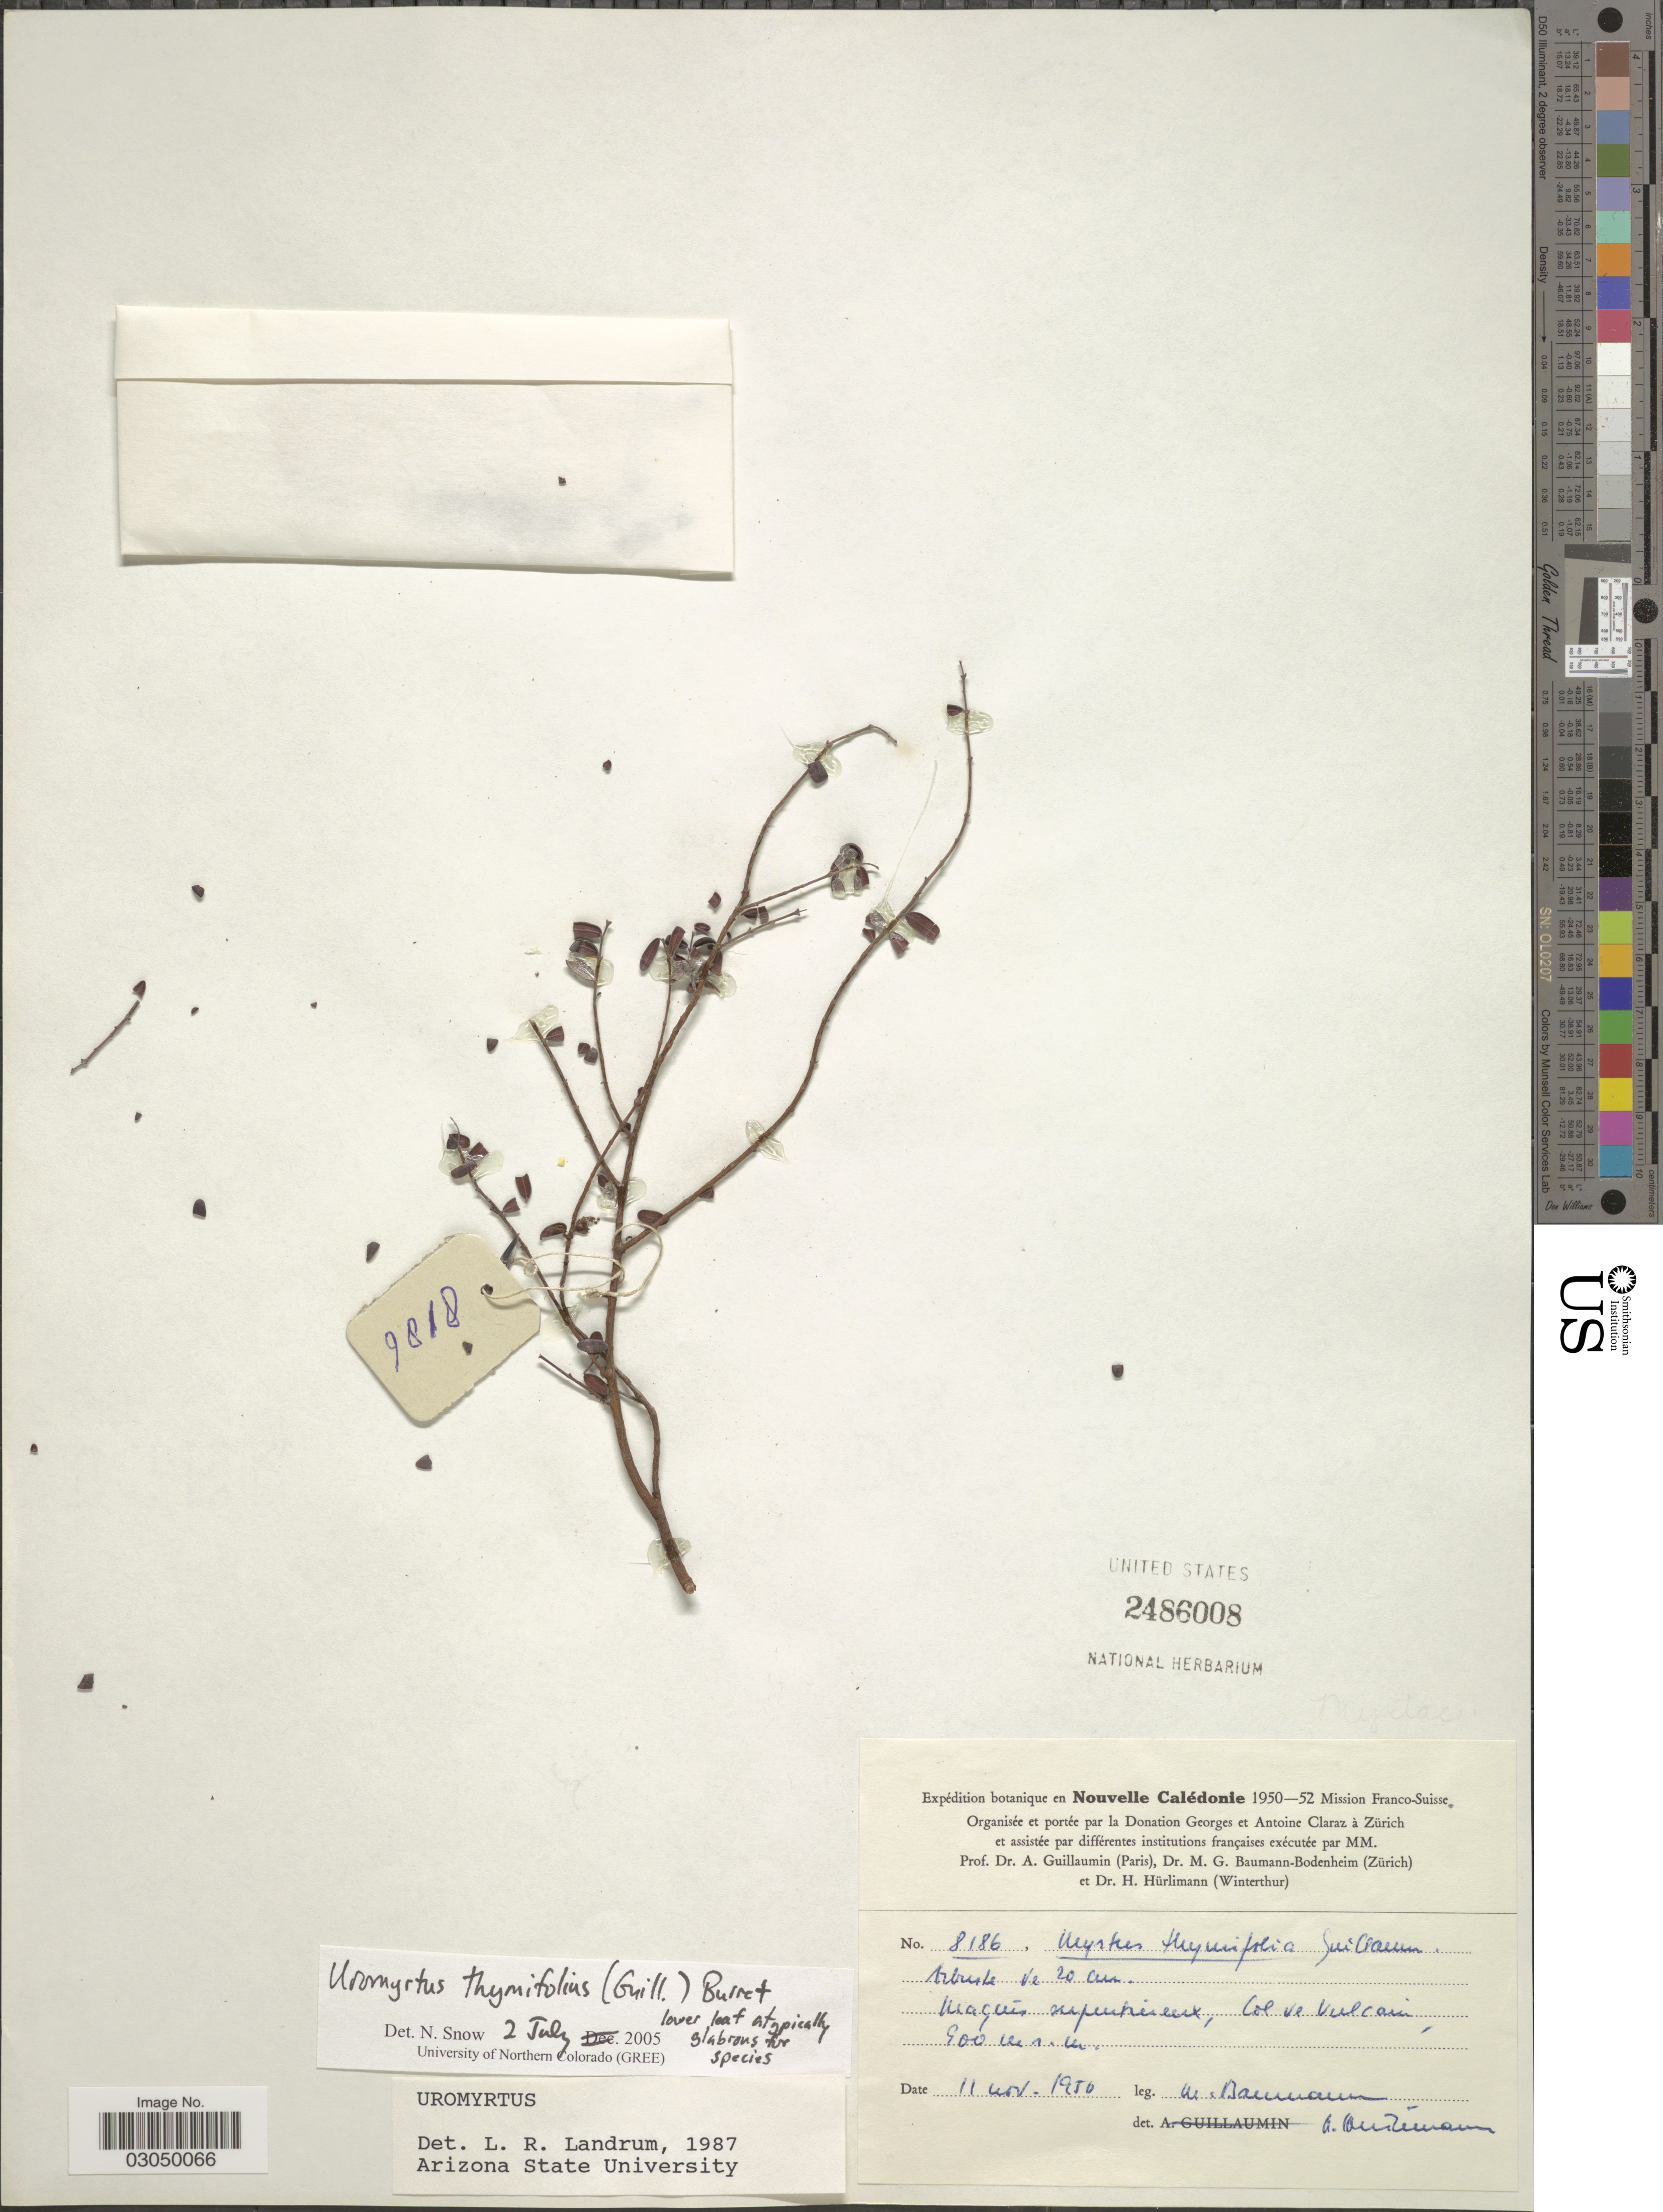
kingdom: Plantae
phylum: Tracheophyta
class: Magnoliopsida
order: Myrtales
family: Myrtaceae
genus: Uromyrtus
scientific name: Uromyrtus thymifolia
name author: (Planch. ex Guillaumin) Burret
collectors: M. Baumann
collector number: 8186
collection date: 1950-11-11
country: New Caledonia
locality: En Nouvelle-Calédonie. Maquis serpentineux, Col de Vulcain.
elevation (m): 900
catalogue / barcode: US 2486008